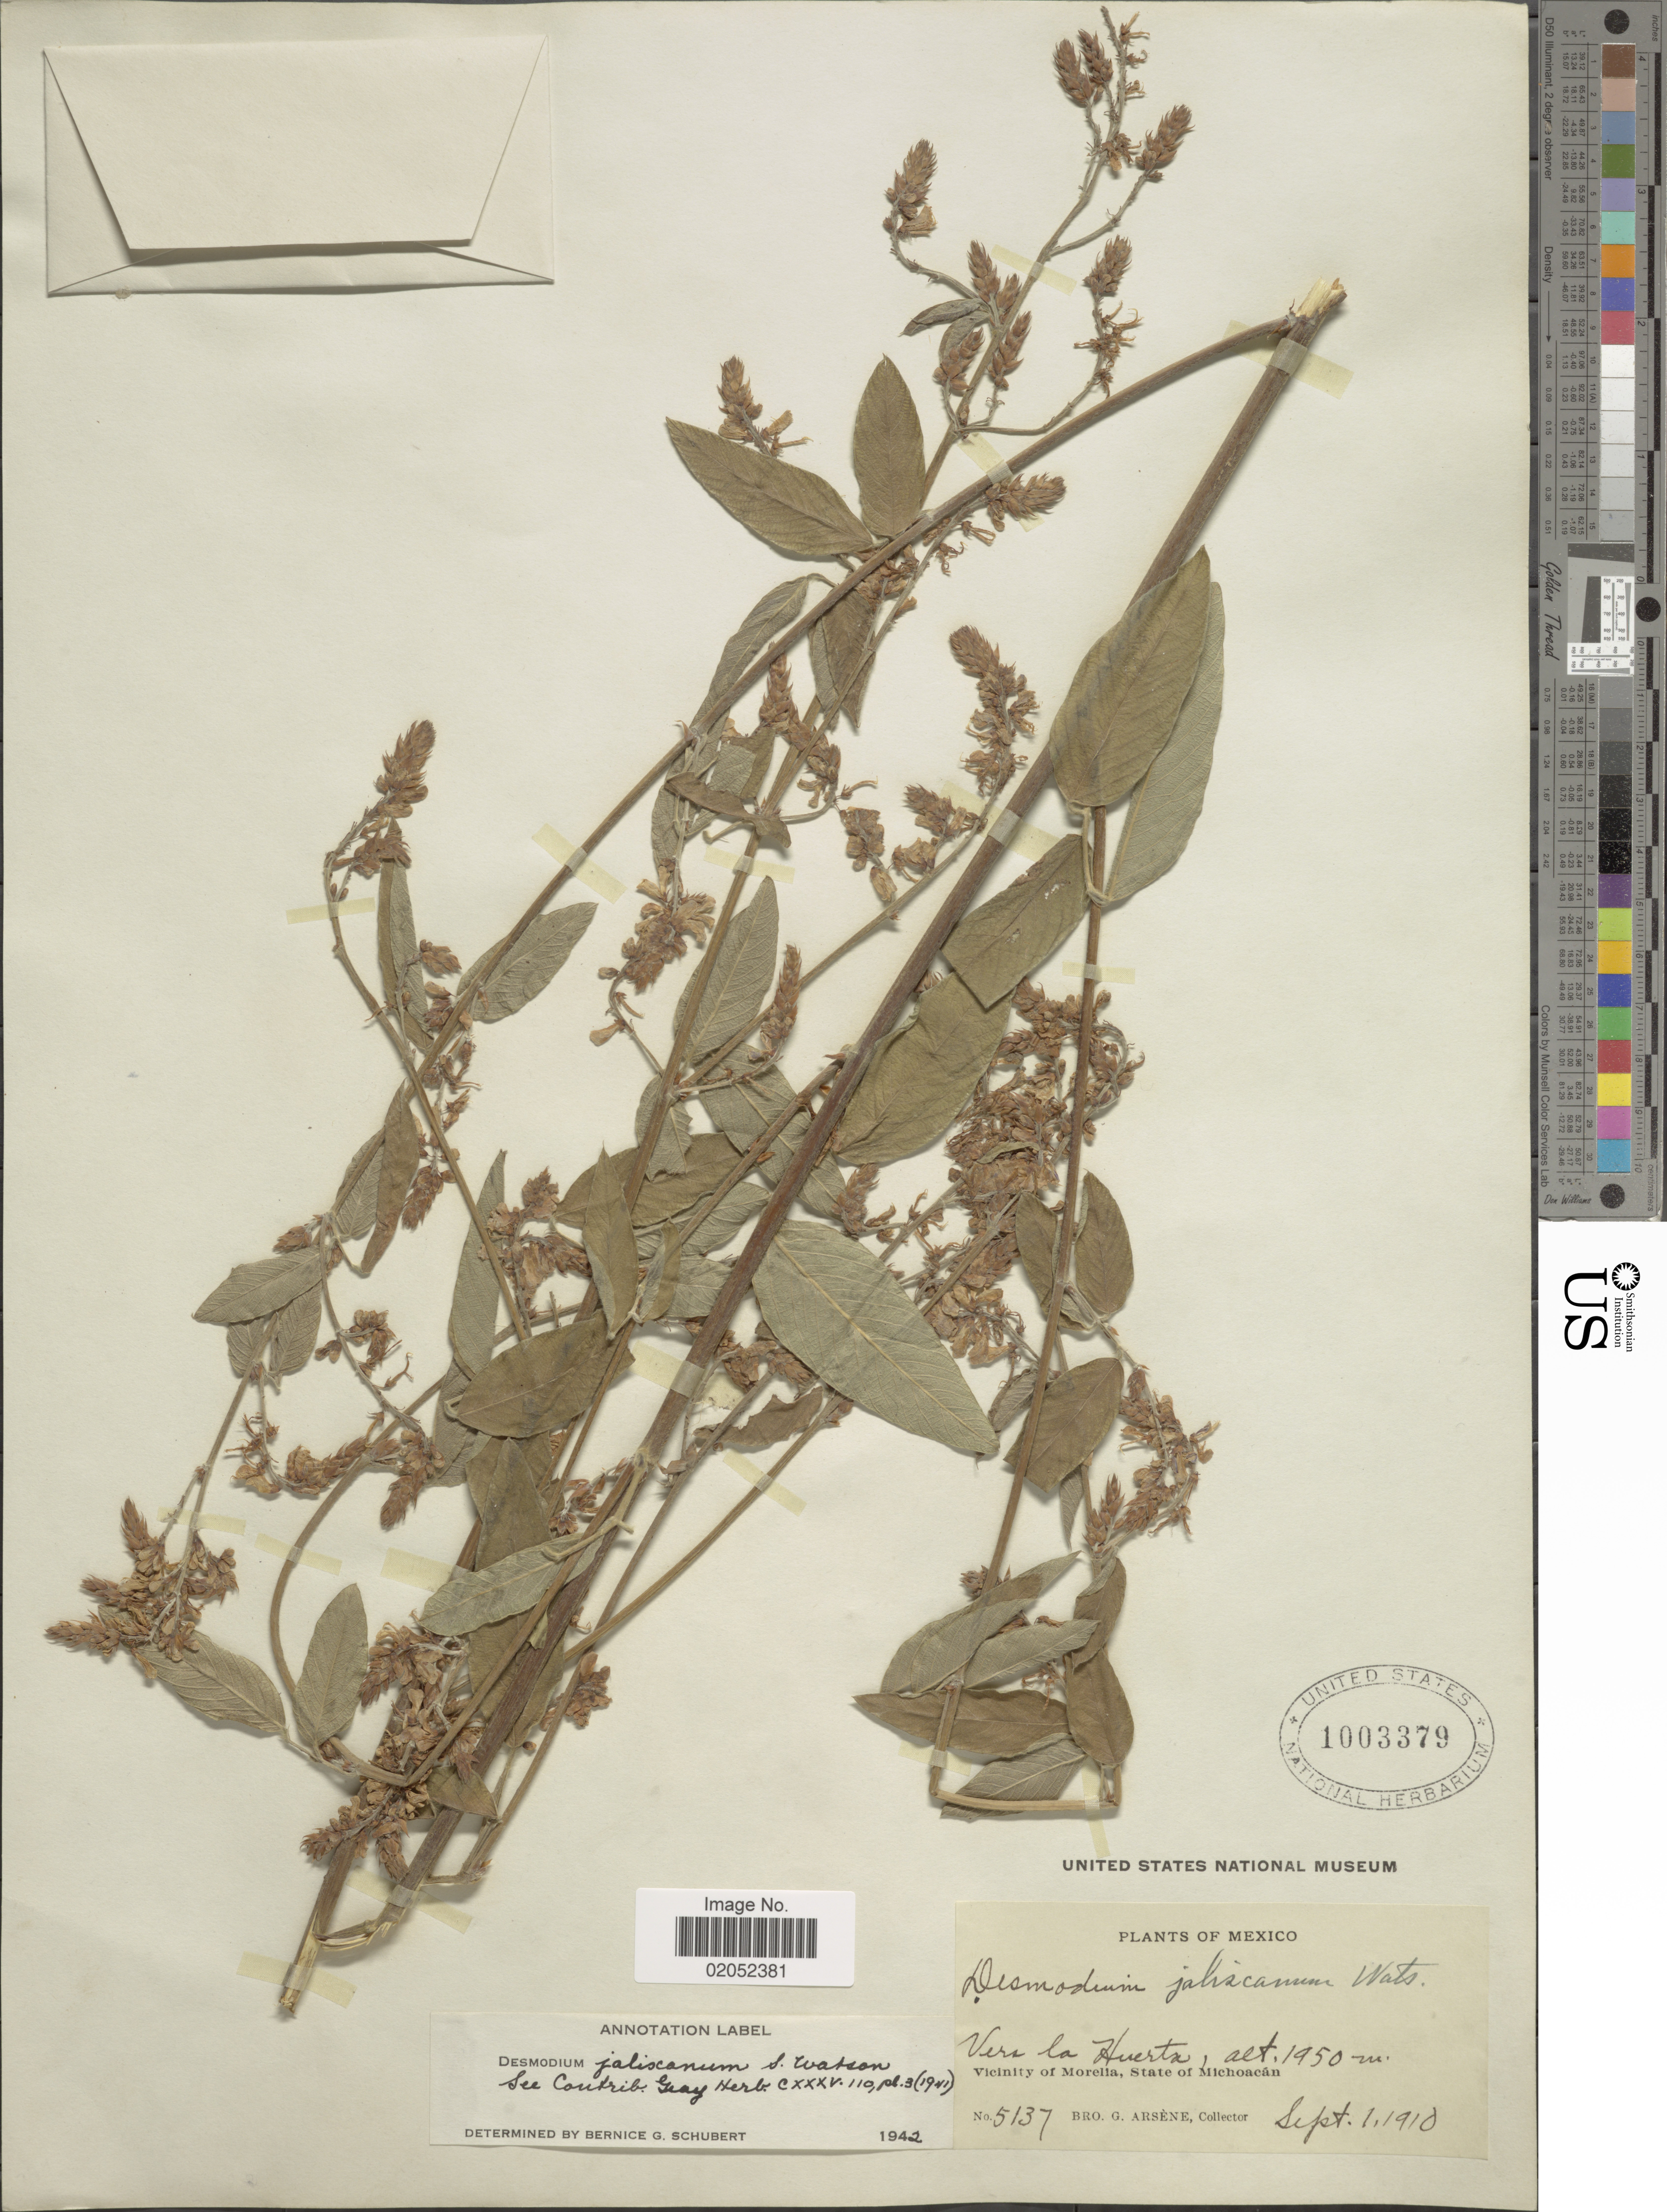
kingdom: Plantae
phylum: Tracheophyta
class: Magnoliopsida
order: Fabales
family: Fabaceae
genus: Desmodium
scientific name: Desmodium jaliscanum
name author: S. Watson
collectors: Bro. G. Arsène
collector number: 5137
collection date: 1910-09-01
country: Mexico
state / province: Michoacán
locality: Mexico, Vera la Huerta, Vicinity of Morelia, State of Michoacan.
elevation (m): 1950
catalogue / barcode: US 1003379